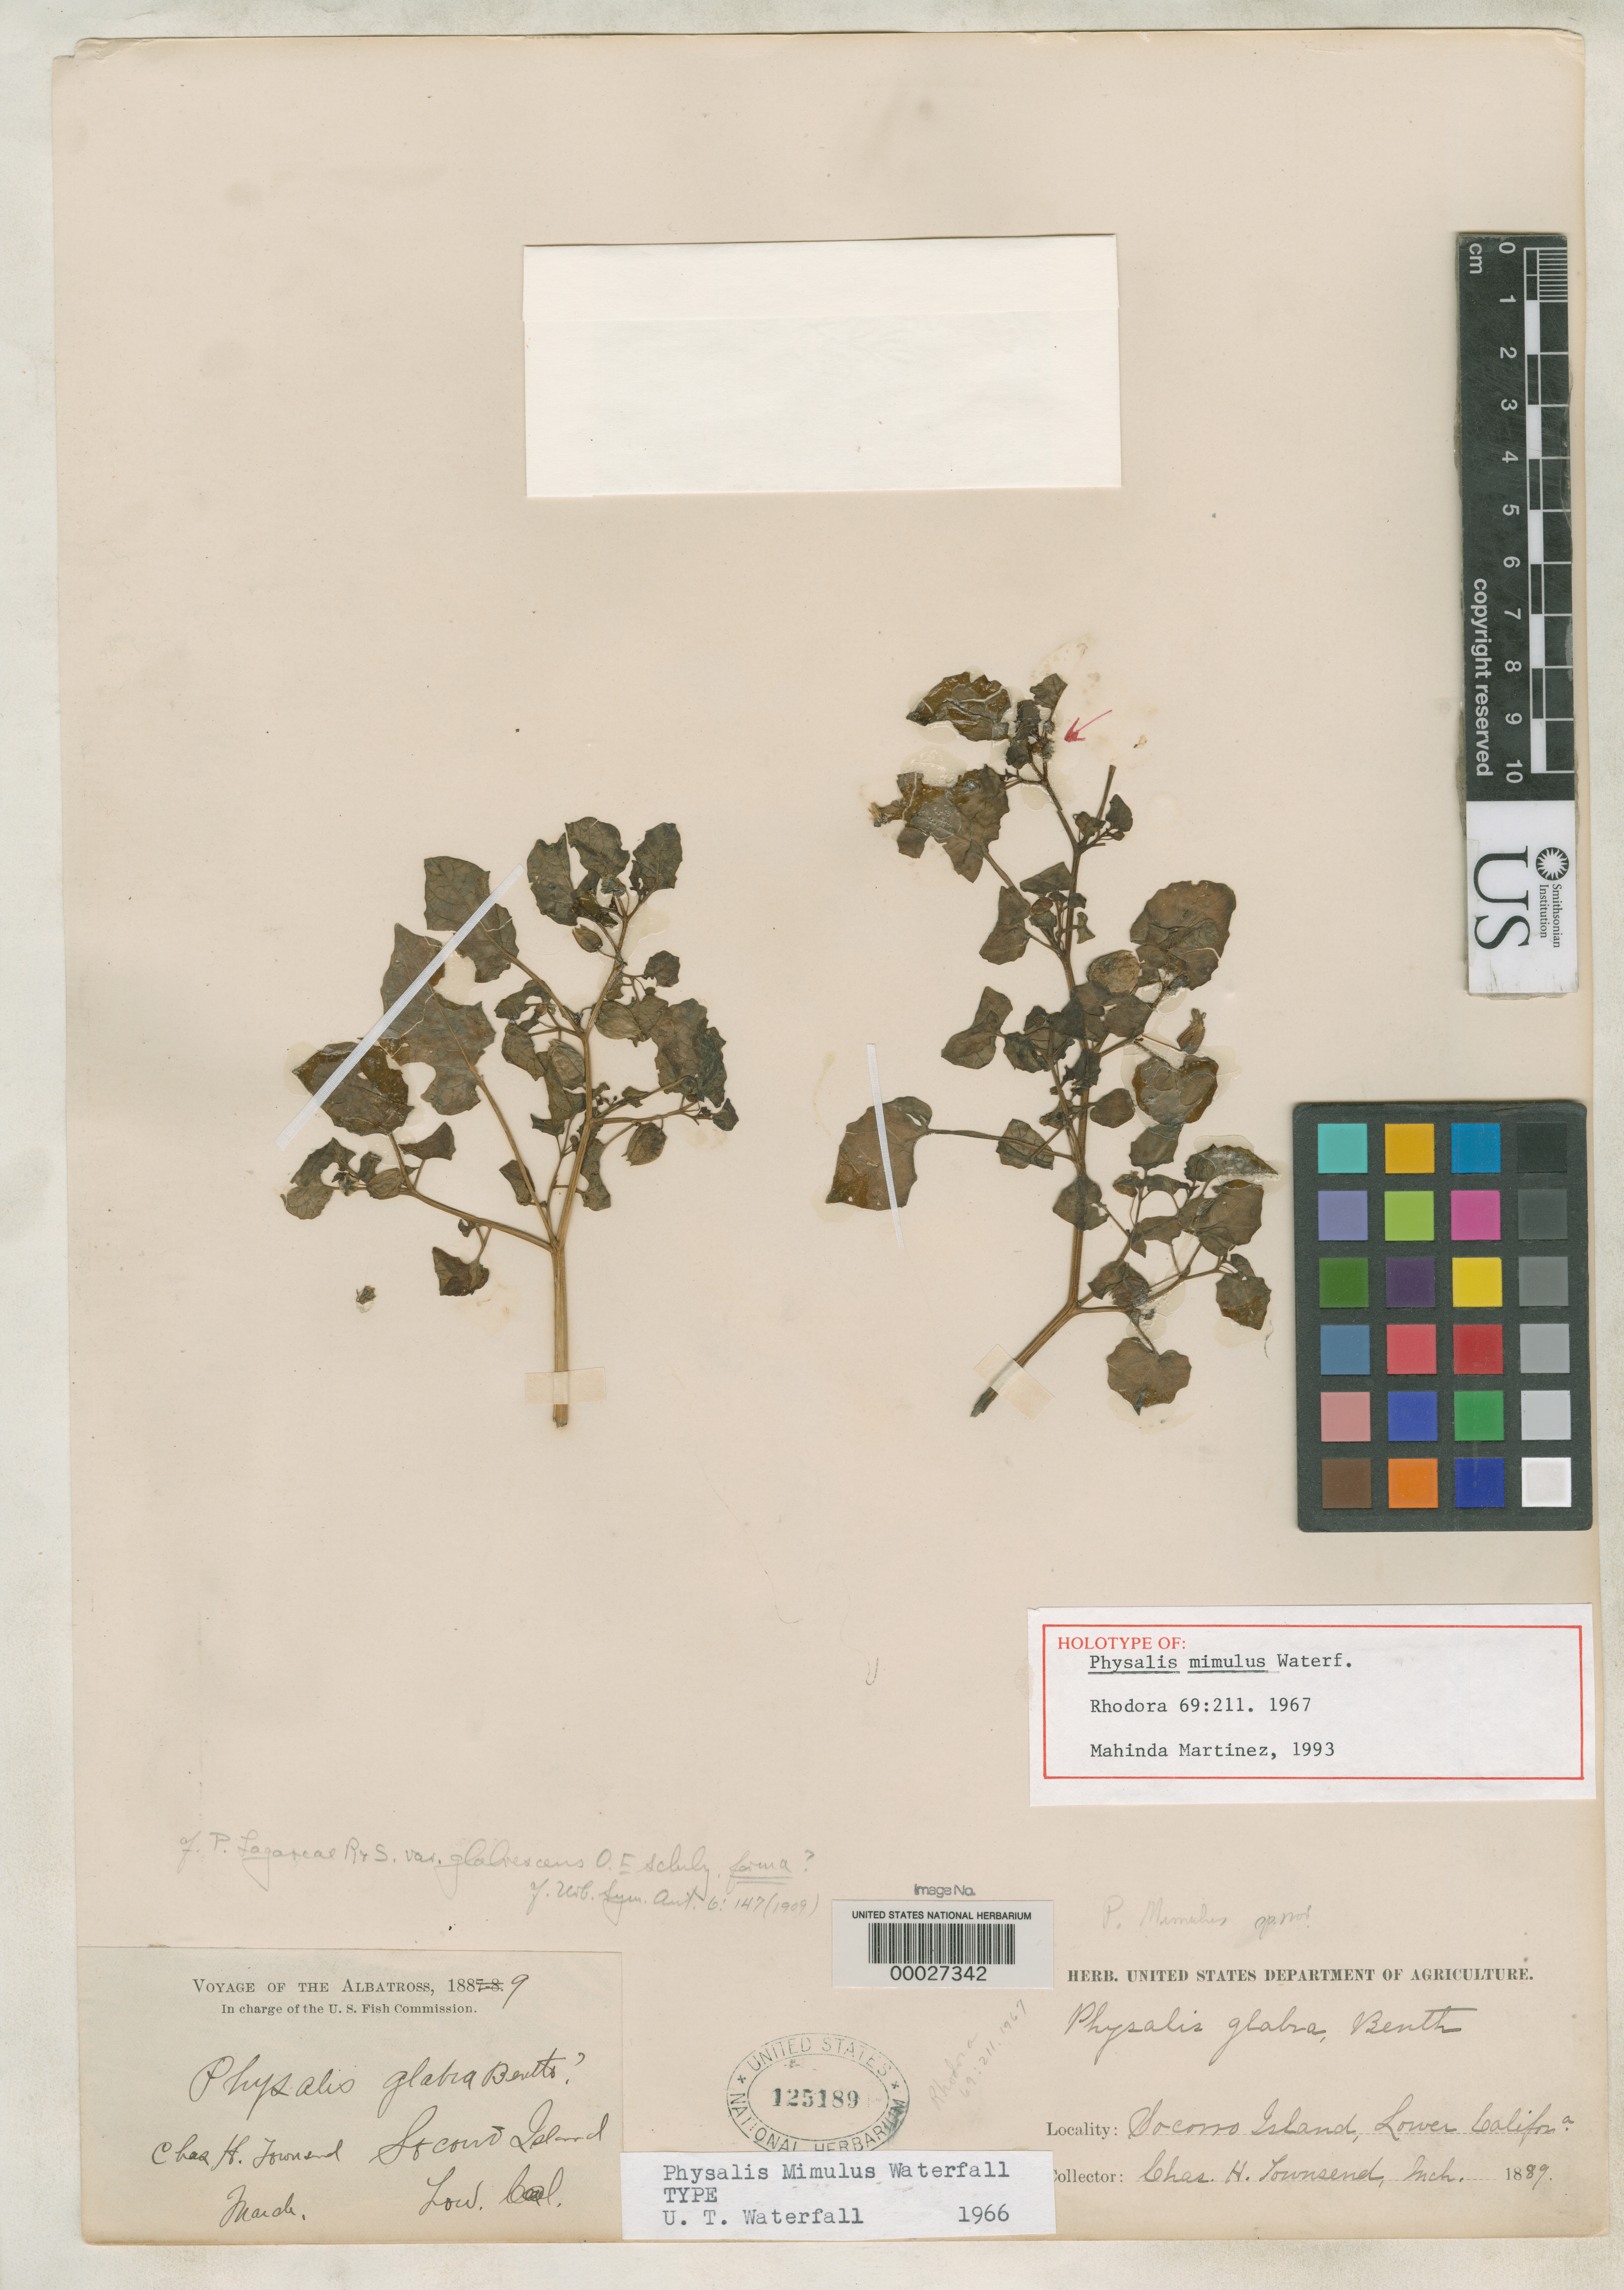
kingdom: Plantae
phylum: Tracheophyta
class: Magnoliopsida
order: Solanales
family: Solanaceae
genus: Physalis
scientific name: Physalis mimulus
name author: Waterf.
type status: Holotype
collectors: C. H. T. Townsend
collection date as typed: Mar 1889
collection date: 1889-03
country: Mexico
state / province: Baja California Norte / Baja California Sur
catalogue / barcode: US 125189